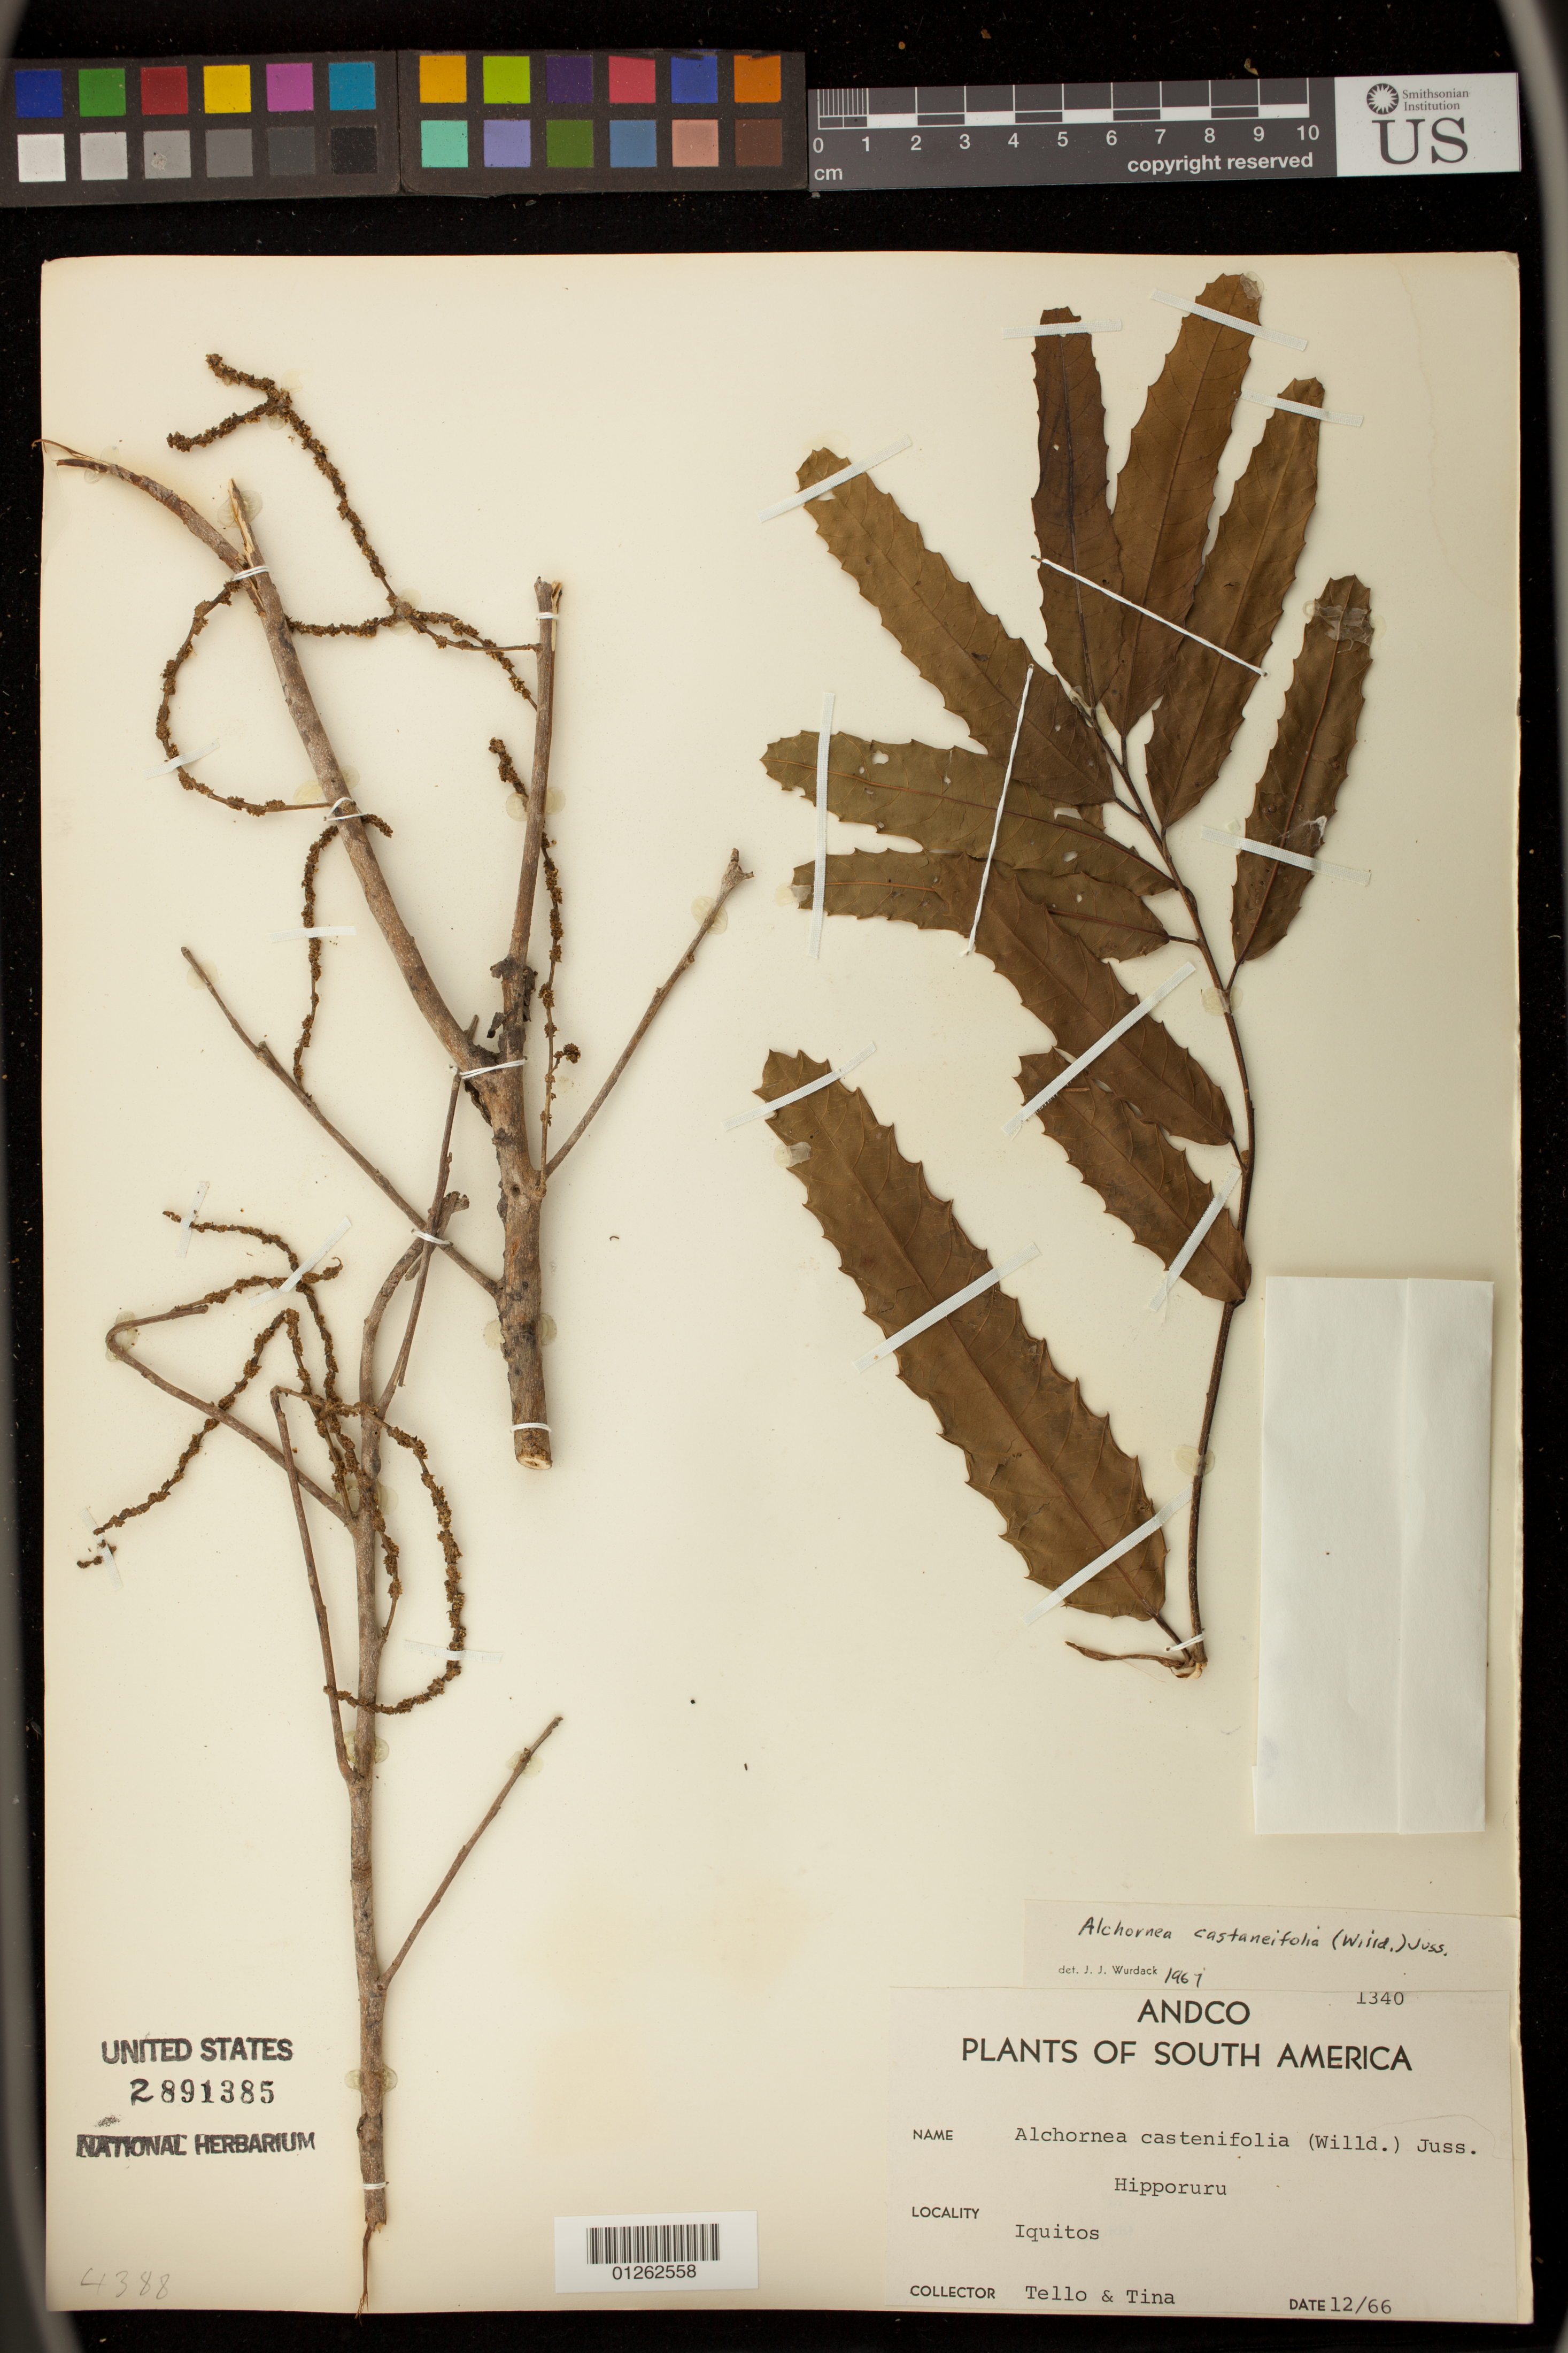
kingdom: Plantae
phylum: Tracheophyta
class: Magnoliopsida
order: Malpighiales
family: Euphorbiaceae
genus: Alchornea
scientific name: Alchornea castaneifolia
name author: (Willd.) A. Juss.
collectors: -. Tello & -. Tina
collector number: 1340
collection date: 1966-12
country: Peru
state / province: Loreto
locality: Iquitos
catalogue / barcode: US 2891385